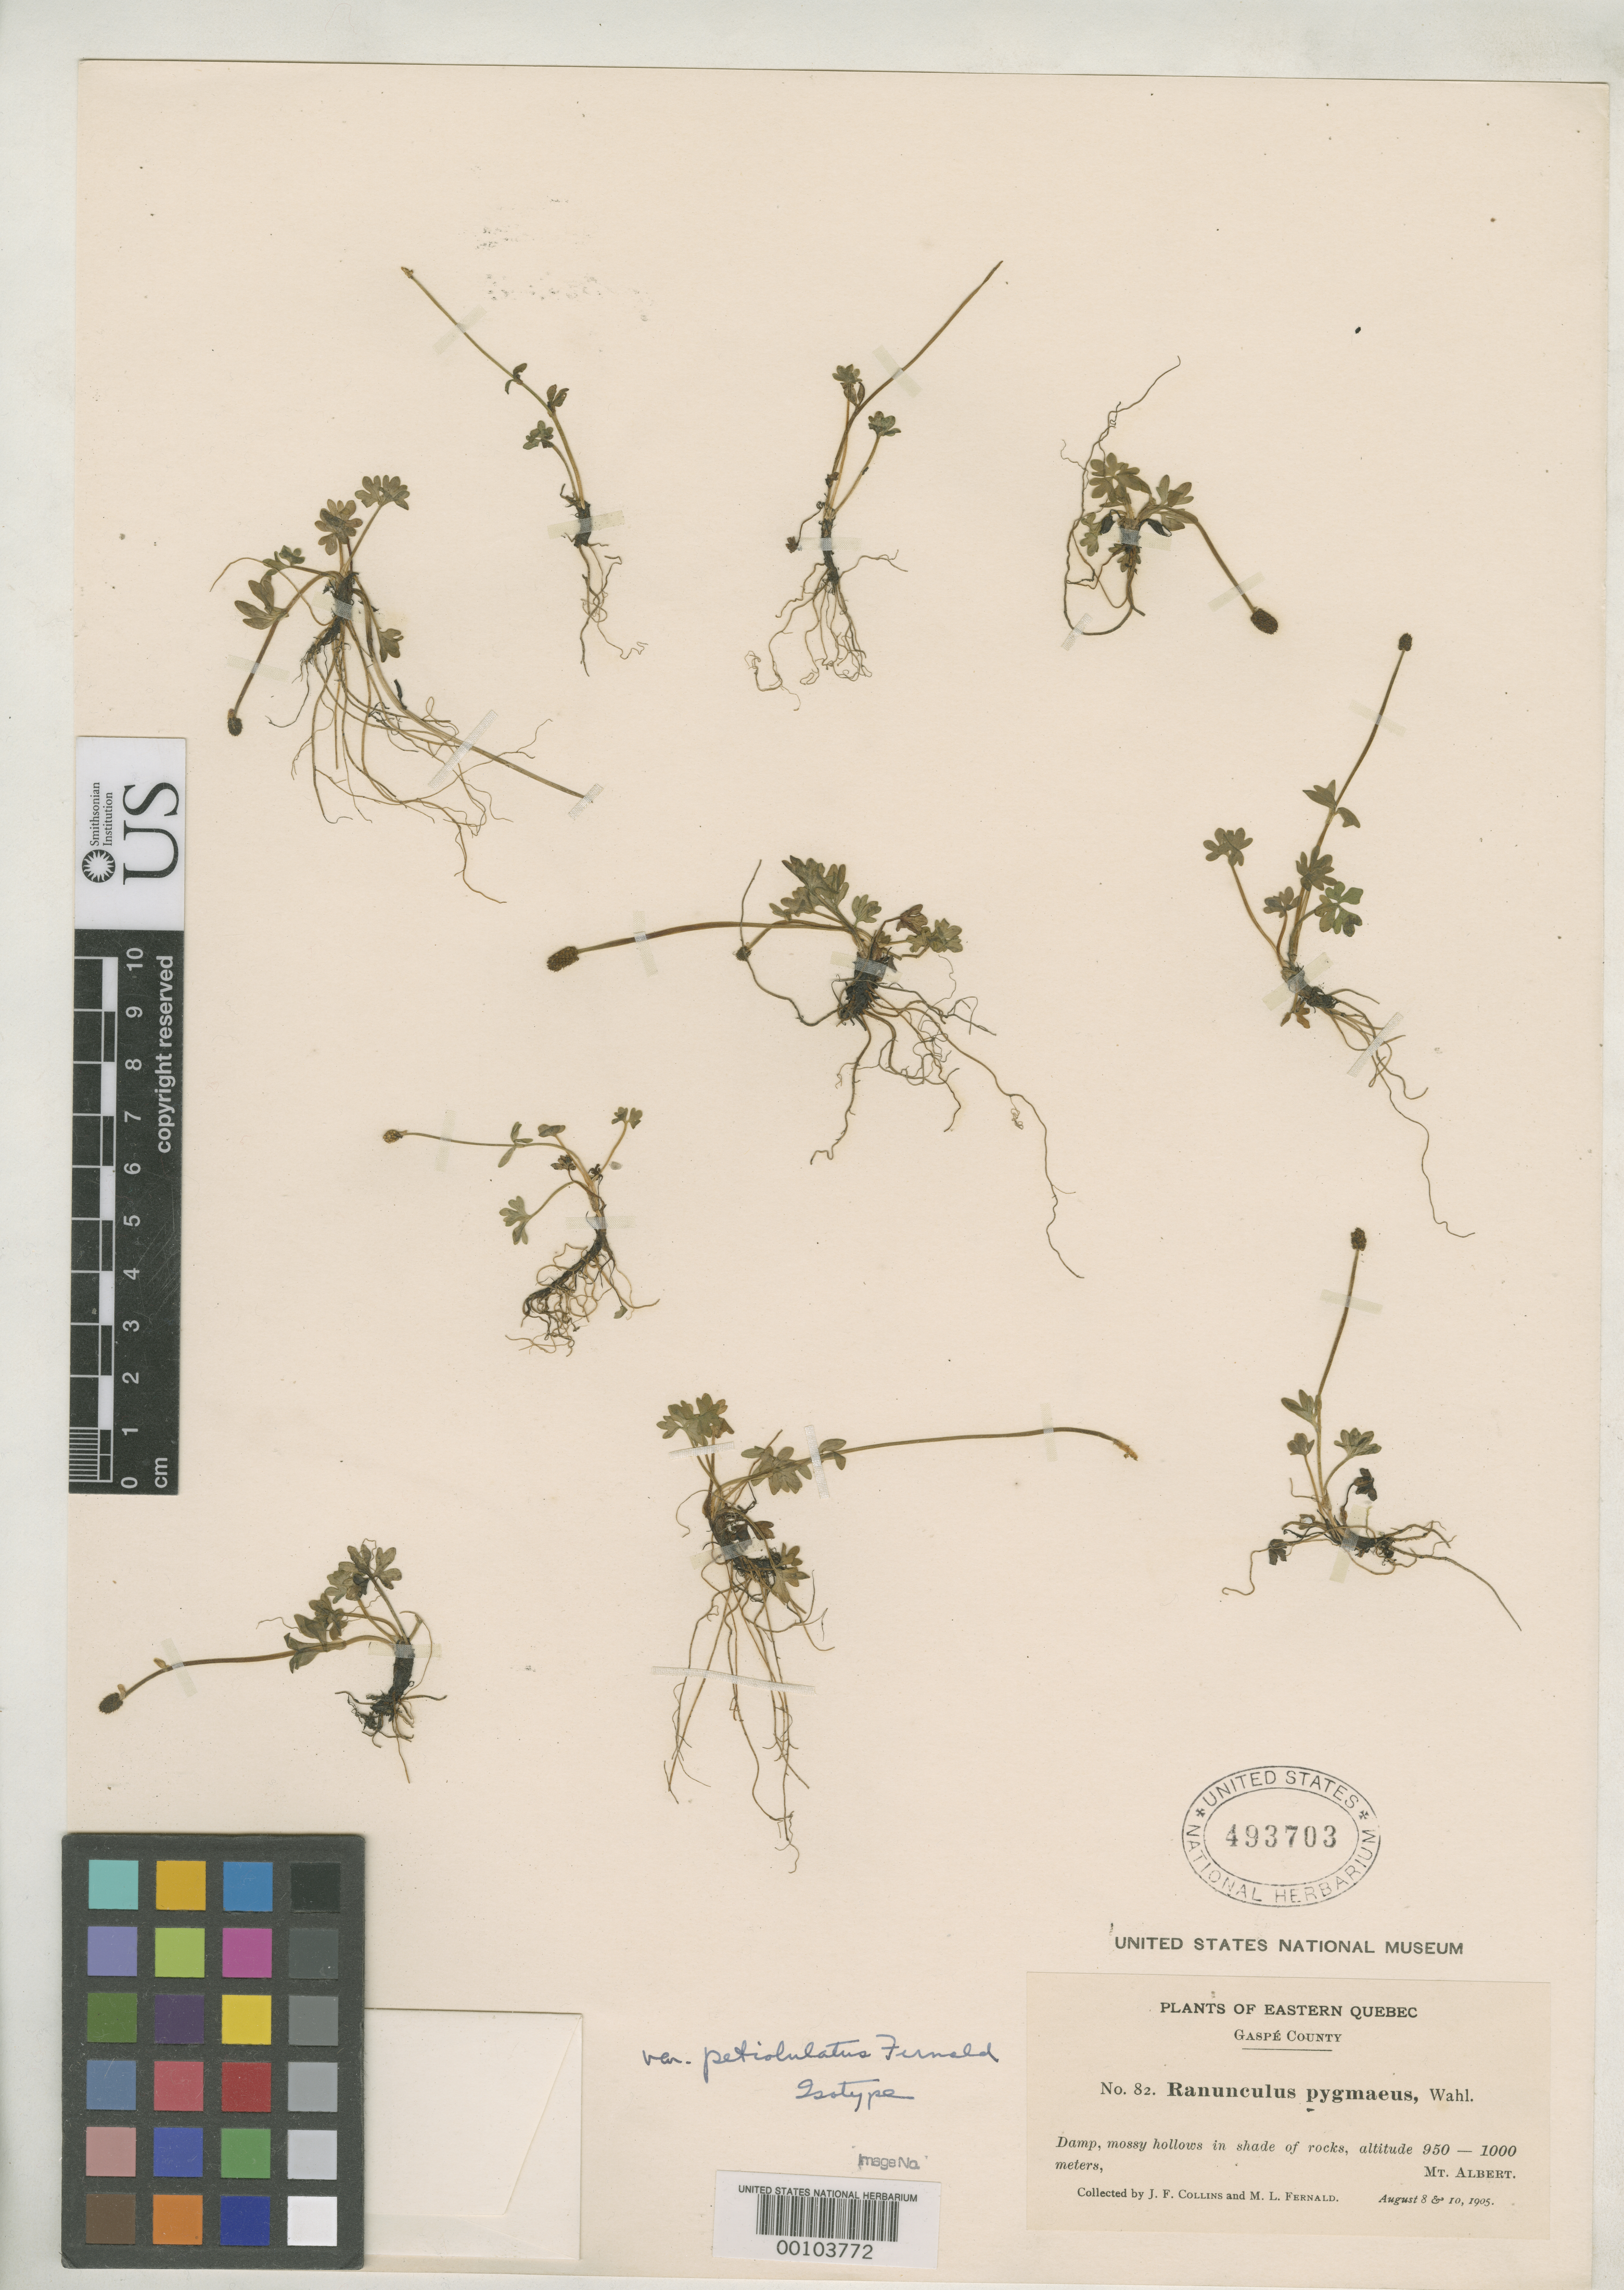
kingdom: Plantae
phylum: Tracheophyta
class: Magnoliopsida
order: Ranunculales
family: Ranunculaceae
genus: Ranunculus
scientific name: Ranunculus pygmaeus var. petiolulatus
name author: Fernald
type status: Isotype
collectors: J. Collins & M. L. Fernald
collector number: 82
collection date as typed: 08 Aug 1905 to 10 Aug 1905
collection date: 1905-08-08/1905-08-10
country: Canada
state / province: Quebec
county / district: Gaspe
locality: Mt. Albert.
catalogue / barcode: US 493703